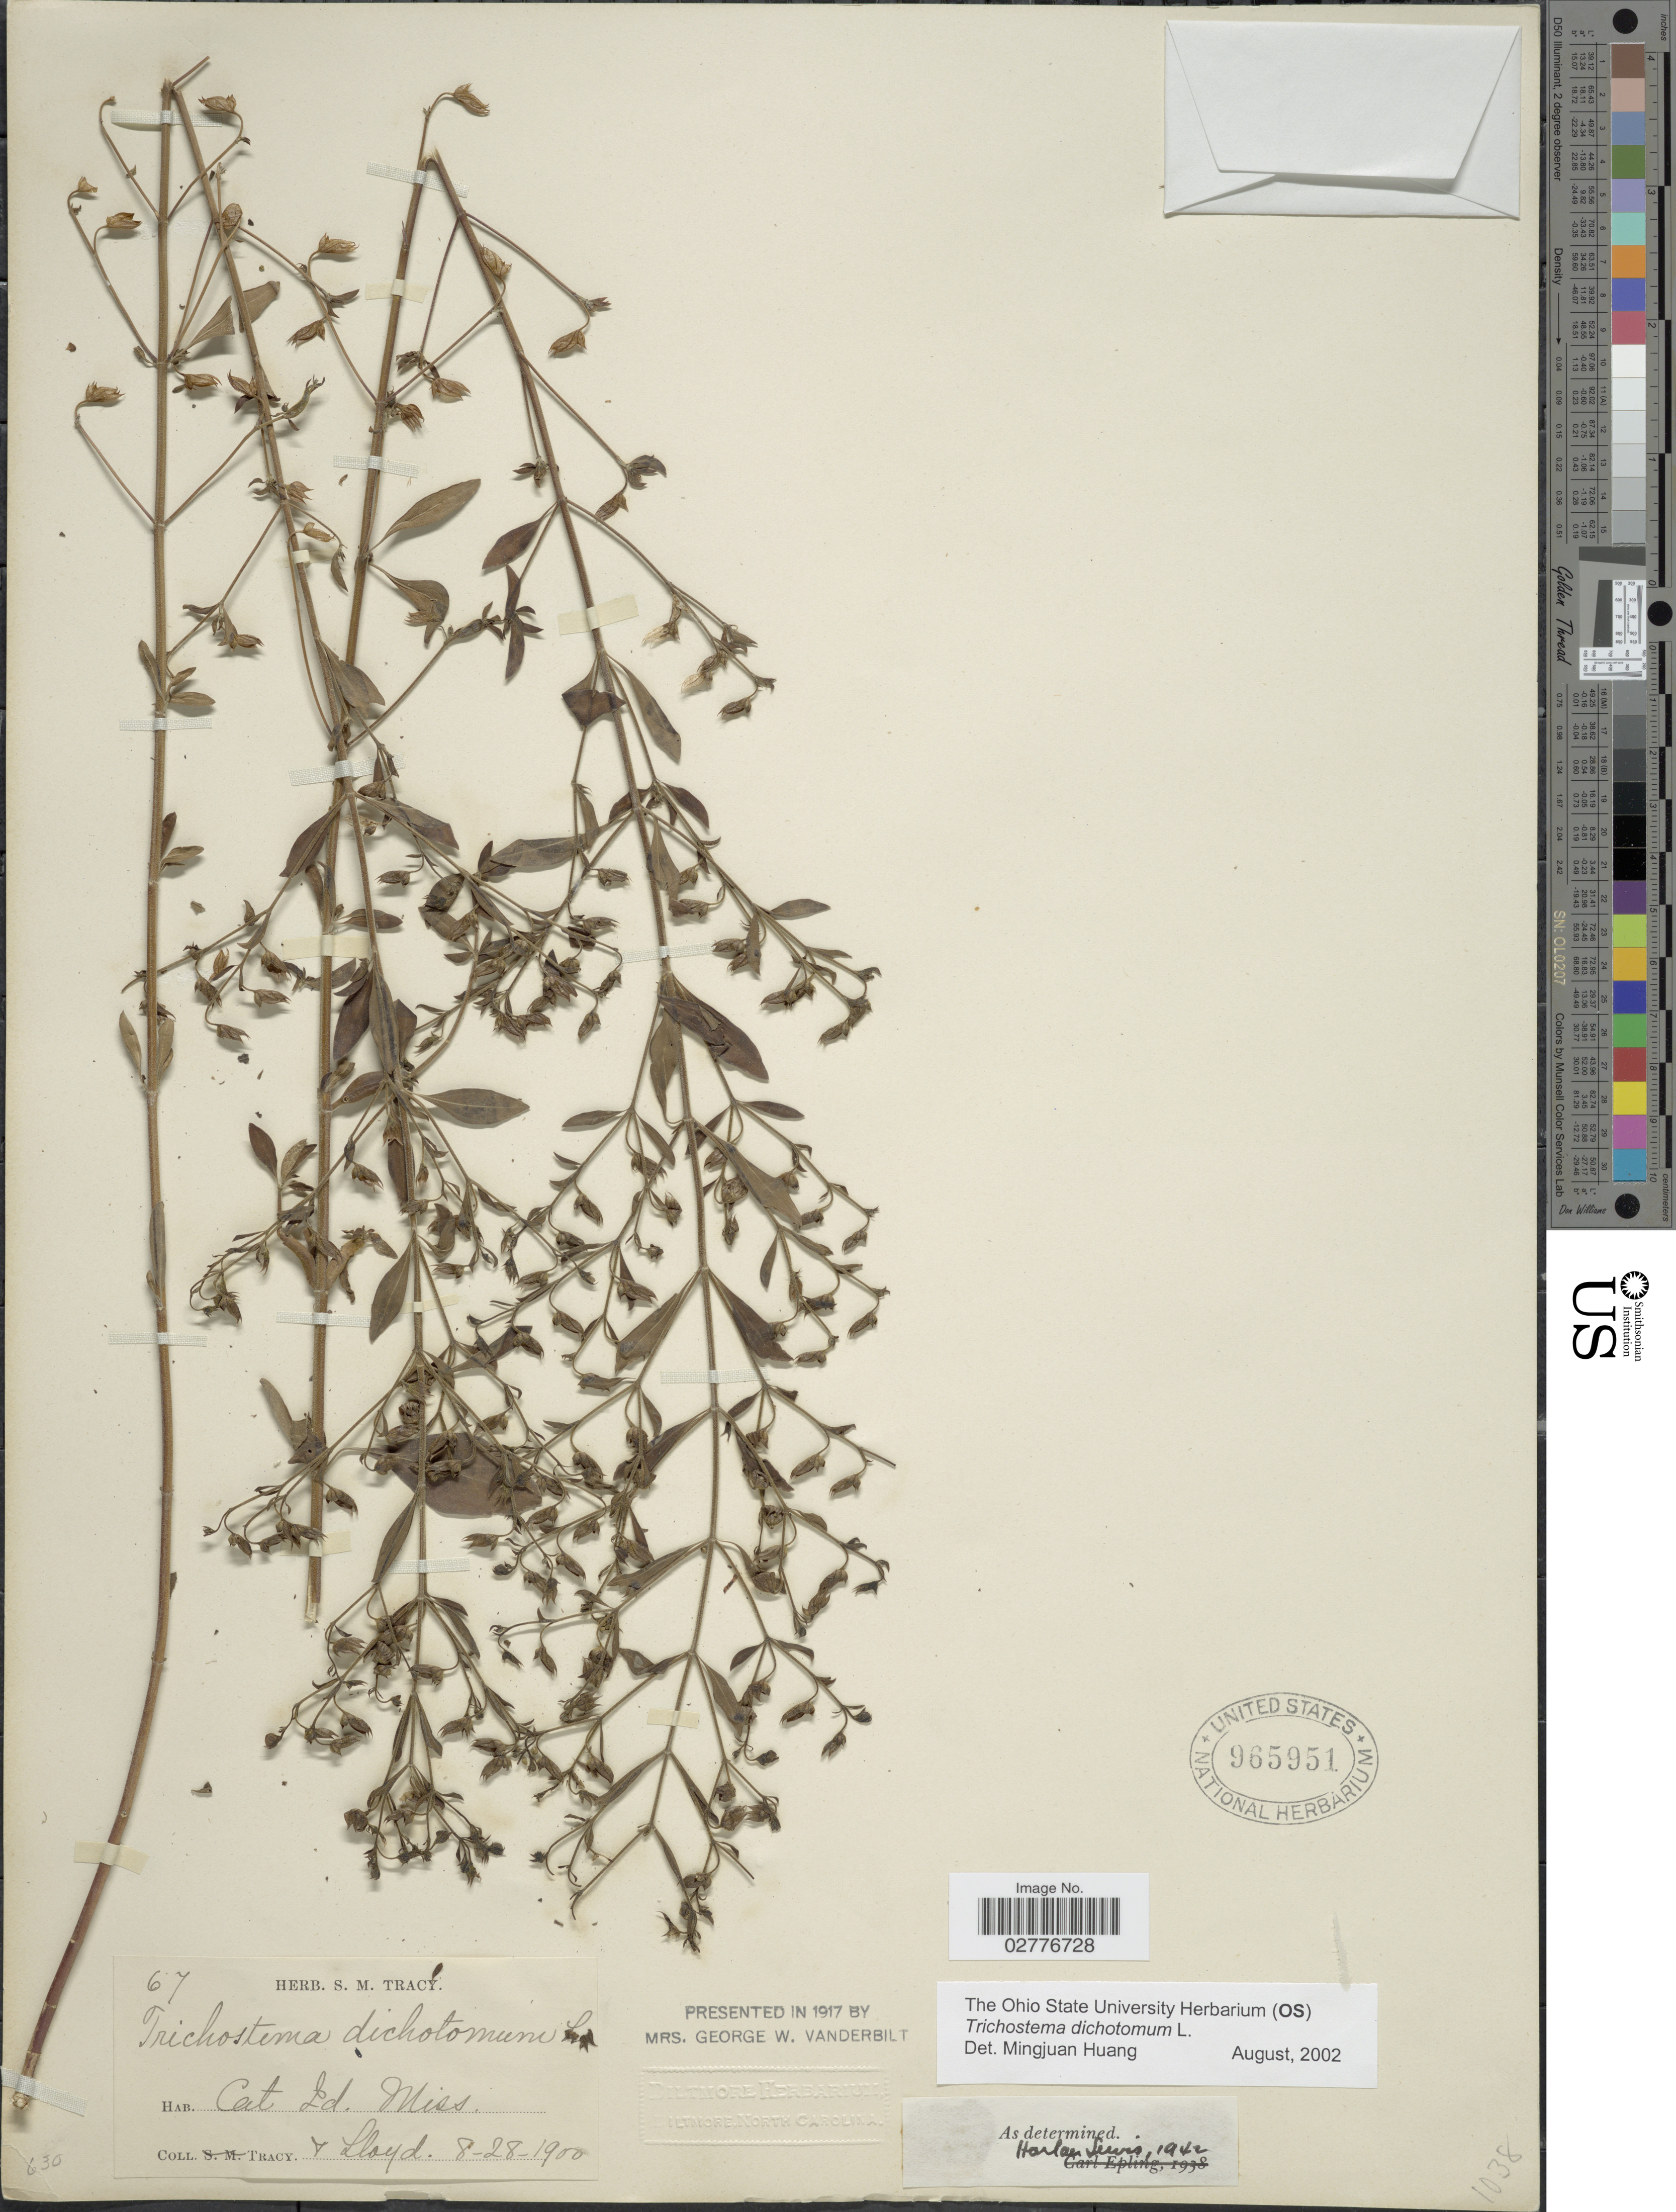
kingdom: Plantae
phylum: Tracheophyta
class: Magnoliopsida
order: Lamiales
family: Lamiaceae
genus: Trichostema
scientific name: Trichostema dichotomum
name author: L.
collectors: -. Tracy & -- Lloyd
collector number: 67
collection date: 1900-08-28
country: United States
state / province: Mississippi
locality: Cat Id.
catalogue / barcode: US 965951